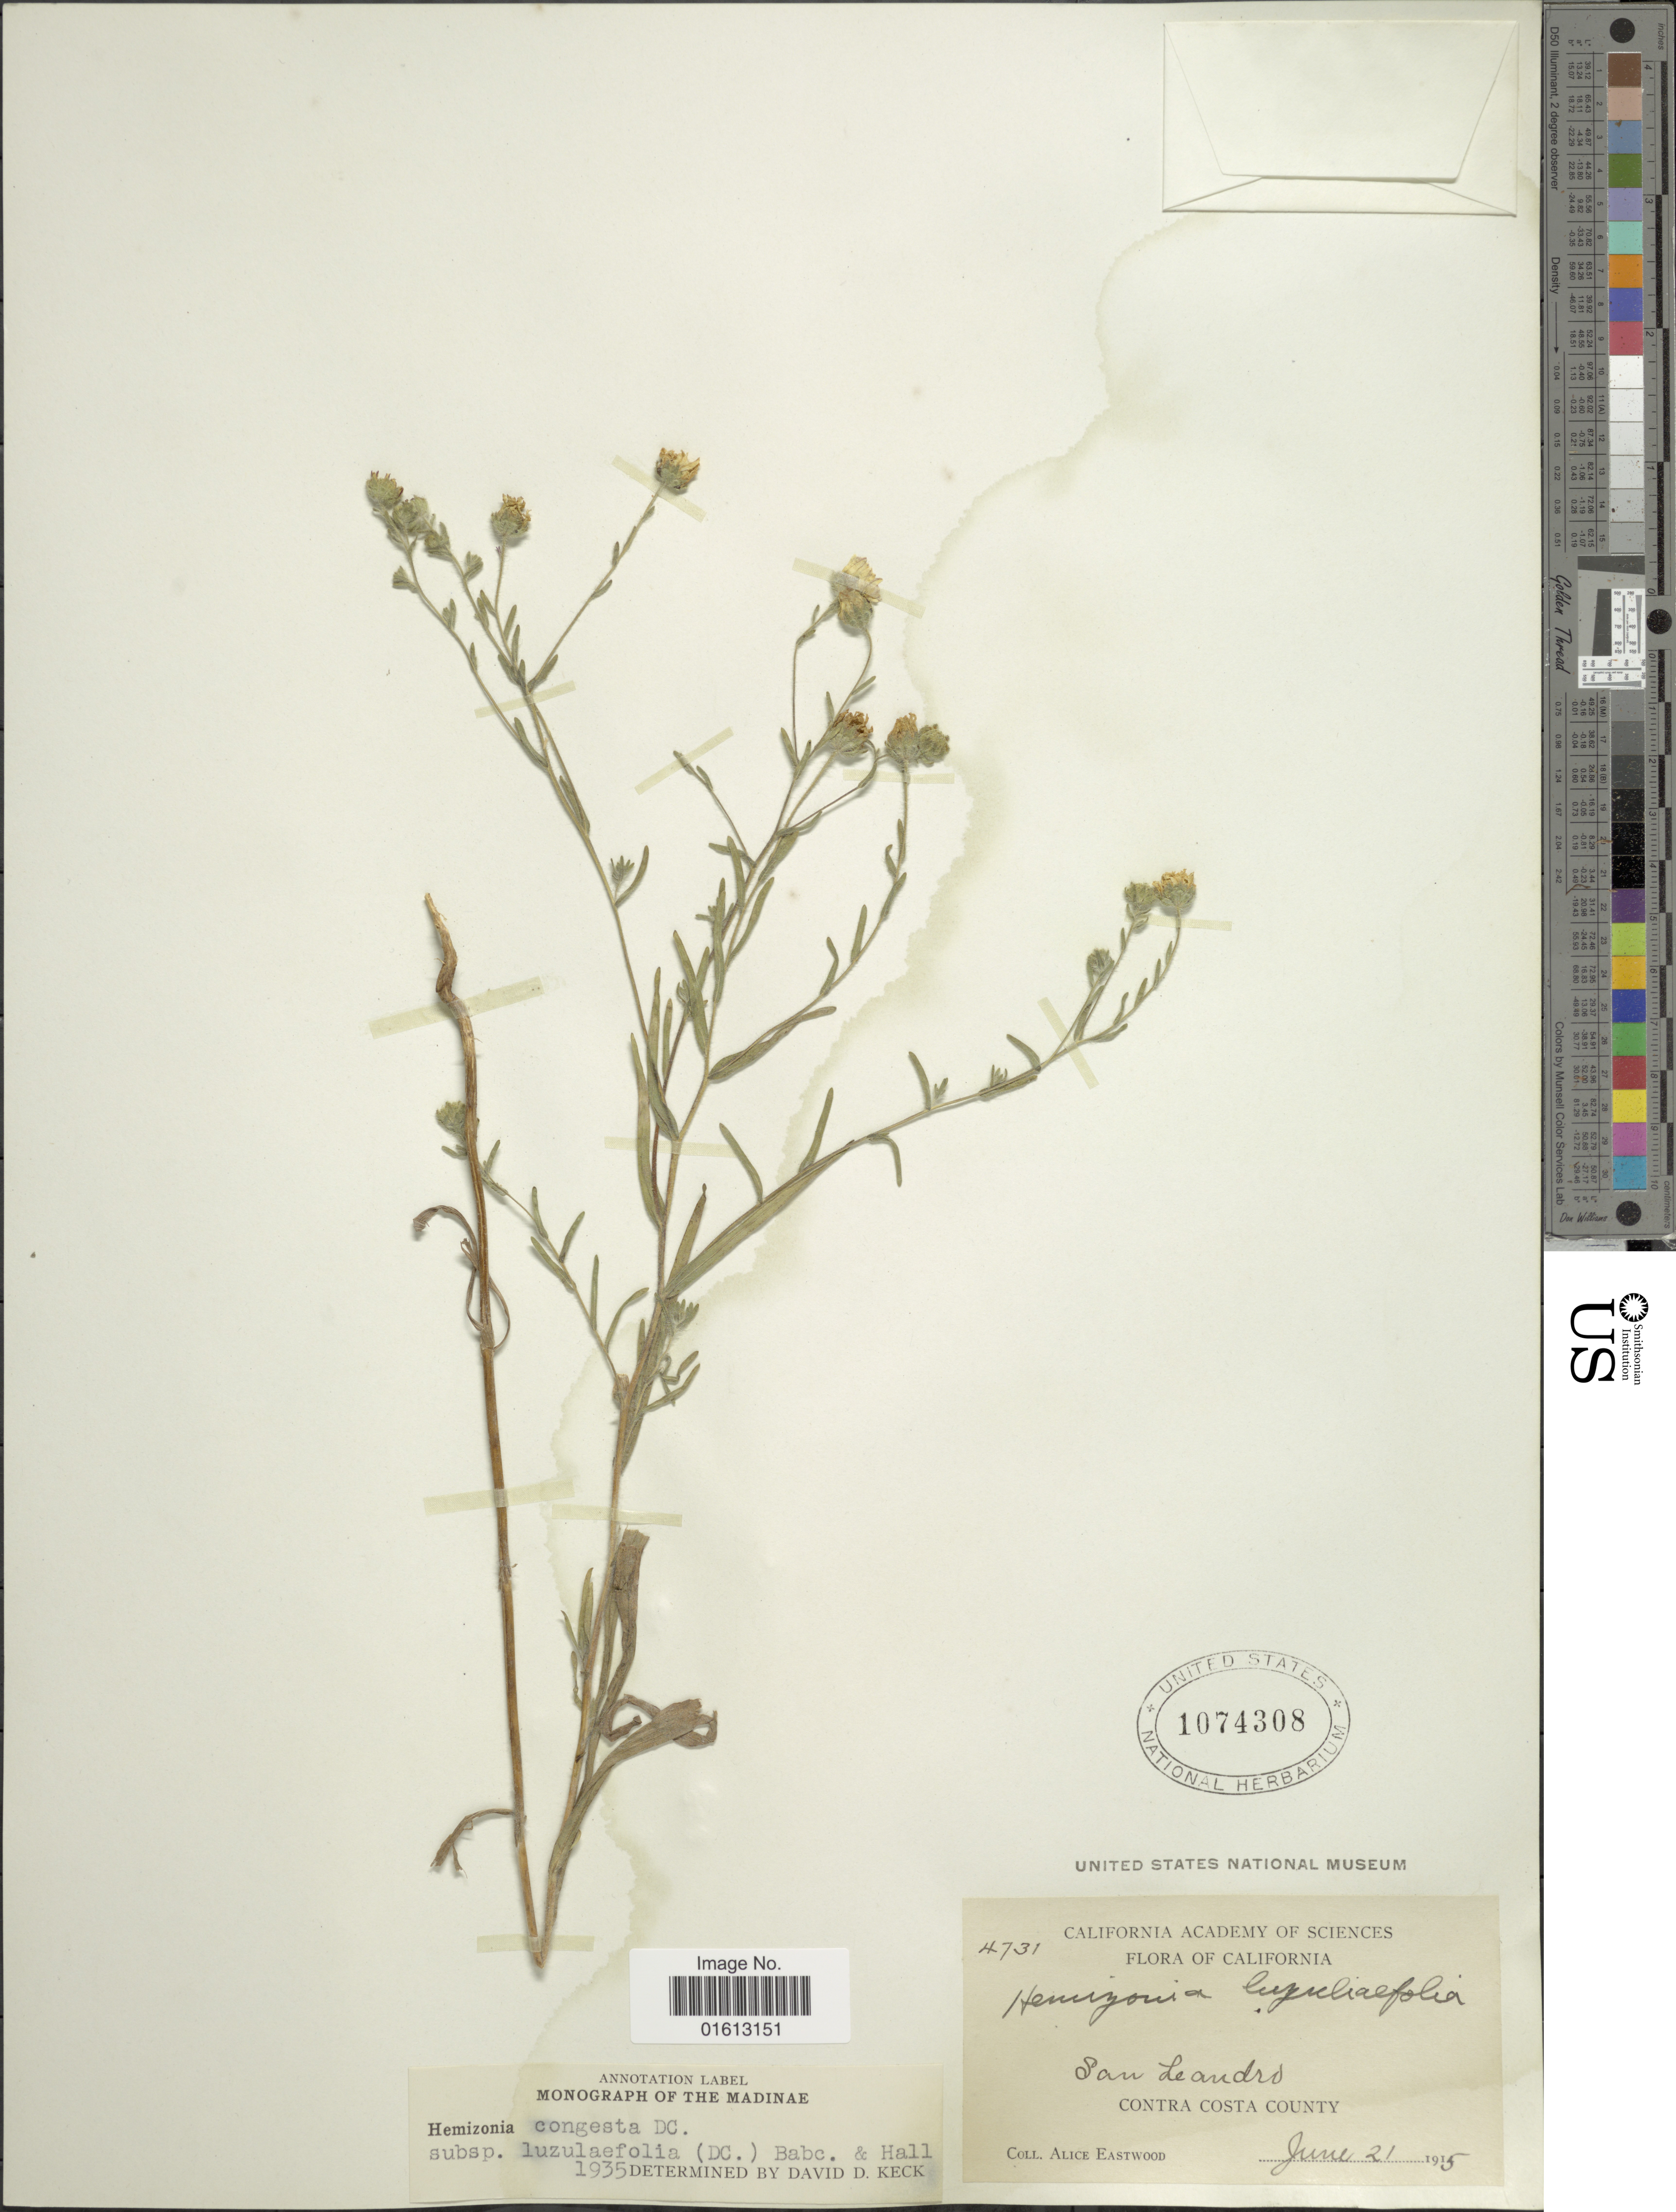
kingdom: Plantae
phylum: Tracheophyta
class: Magnoliopsida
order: Asterales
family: Asteraceae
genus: Hemizonia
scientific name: Hemizonia congesta subsp. luzulaefolia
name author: (DC.) Babc. & H.M. Hall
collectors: A. Eastwood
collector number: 4731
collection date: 1915-06-21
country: United States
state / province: California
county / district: Contra Costa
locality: San Leandro, Contra Costa County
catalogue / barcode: US 1074308